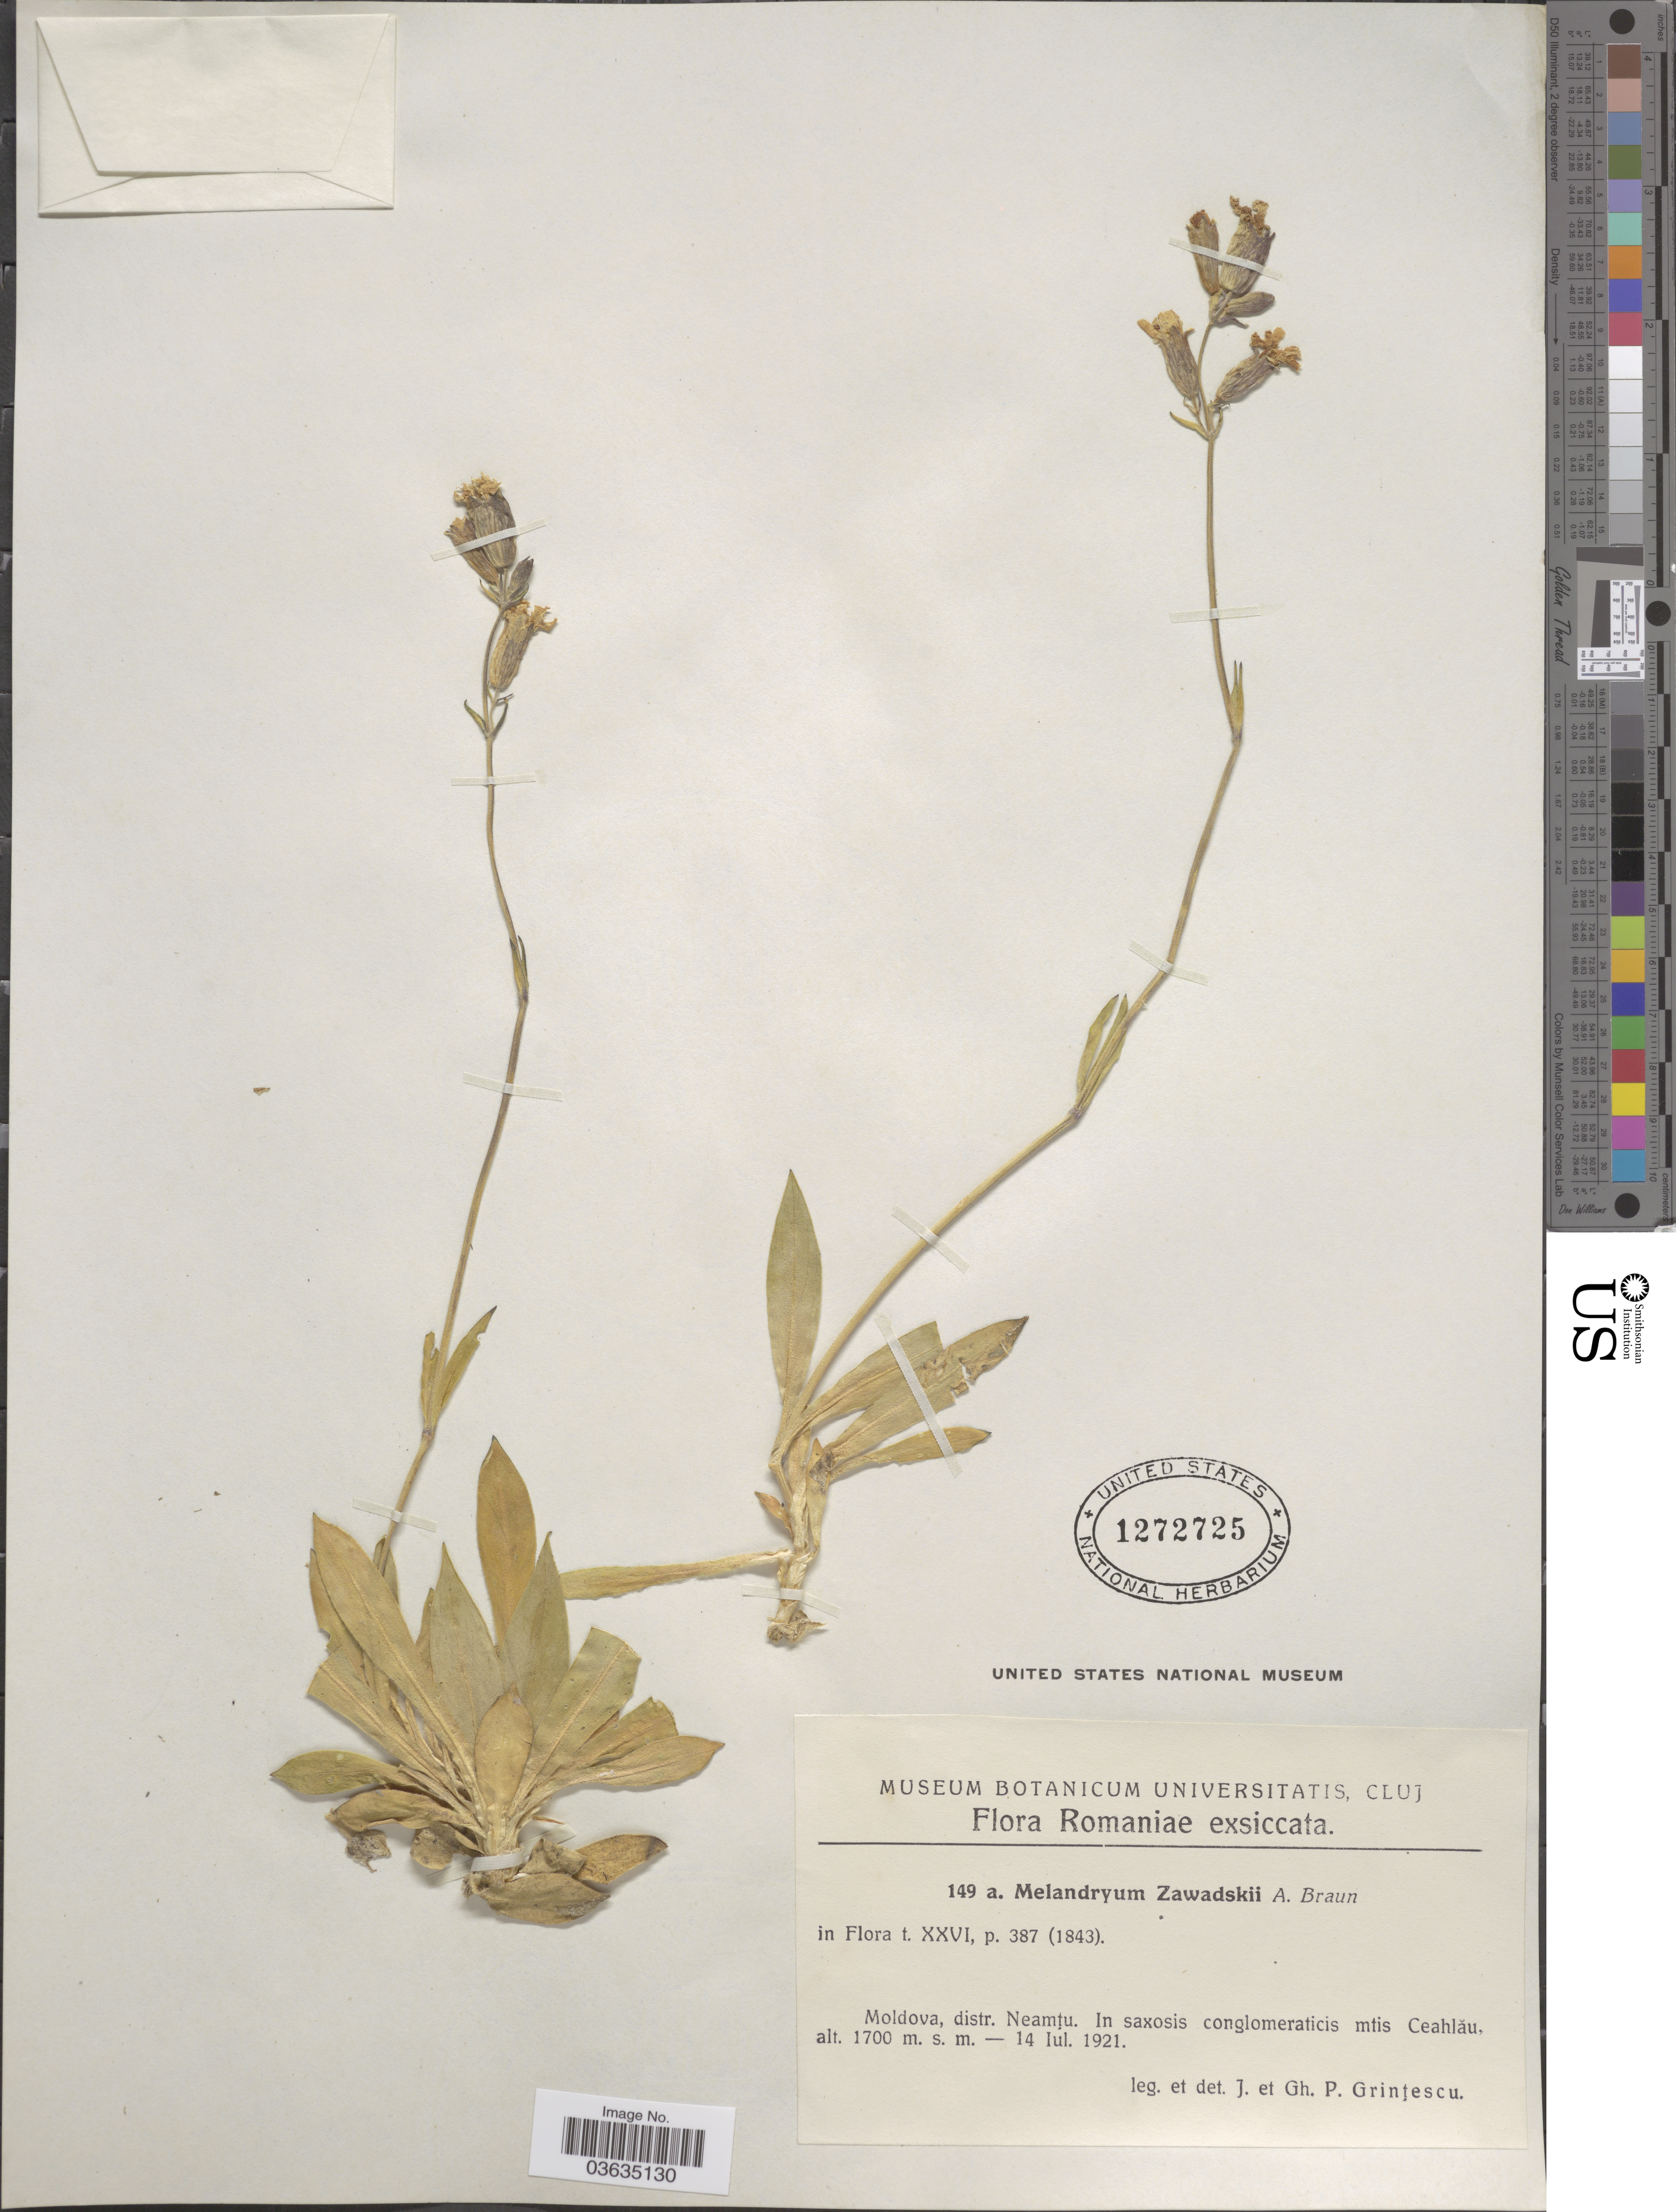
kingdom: Plantae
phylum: Tracheophyta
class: Magnoliopsida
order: Caryophyllales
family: Caryophyllaceae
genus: Silene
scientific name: Silene zawadzkii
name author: Herbich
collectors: J. Grintescu & G. Grintescu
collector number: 149a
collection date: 1921-07-14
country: Romania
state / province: Neamt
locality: Moldova, distr. Neamţu. In saxosis conglomeraticis mtis Ceahlău.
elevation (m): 1700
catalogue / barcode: US 1272725